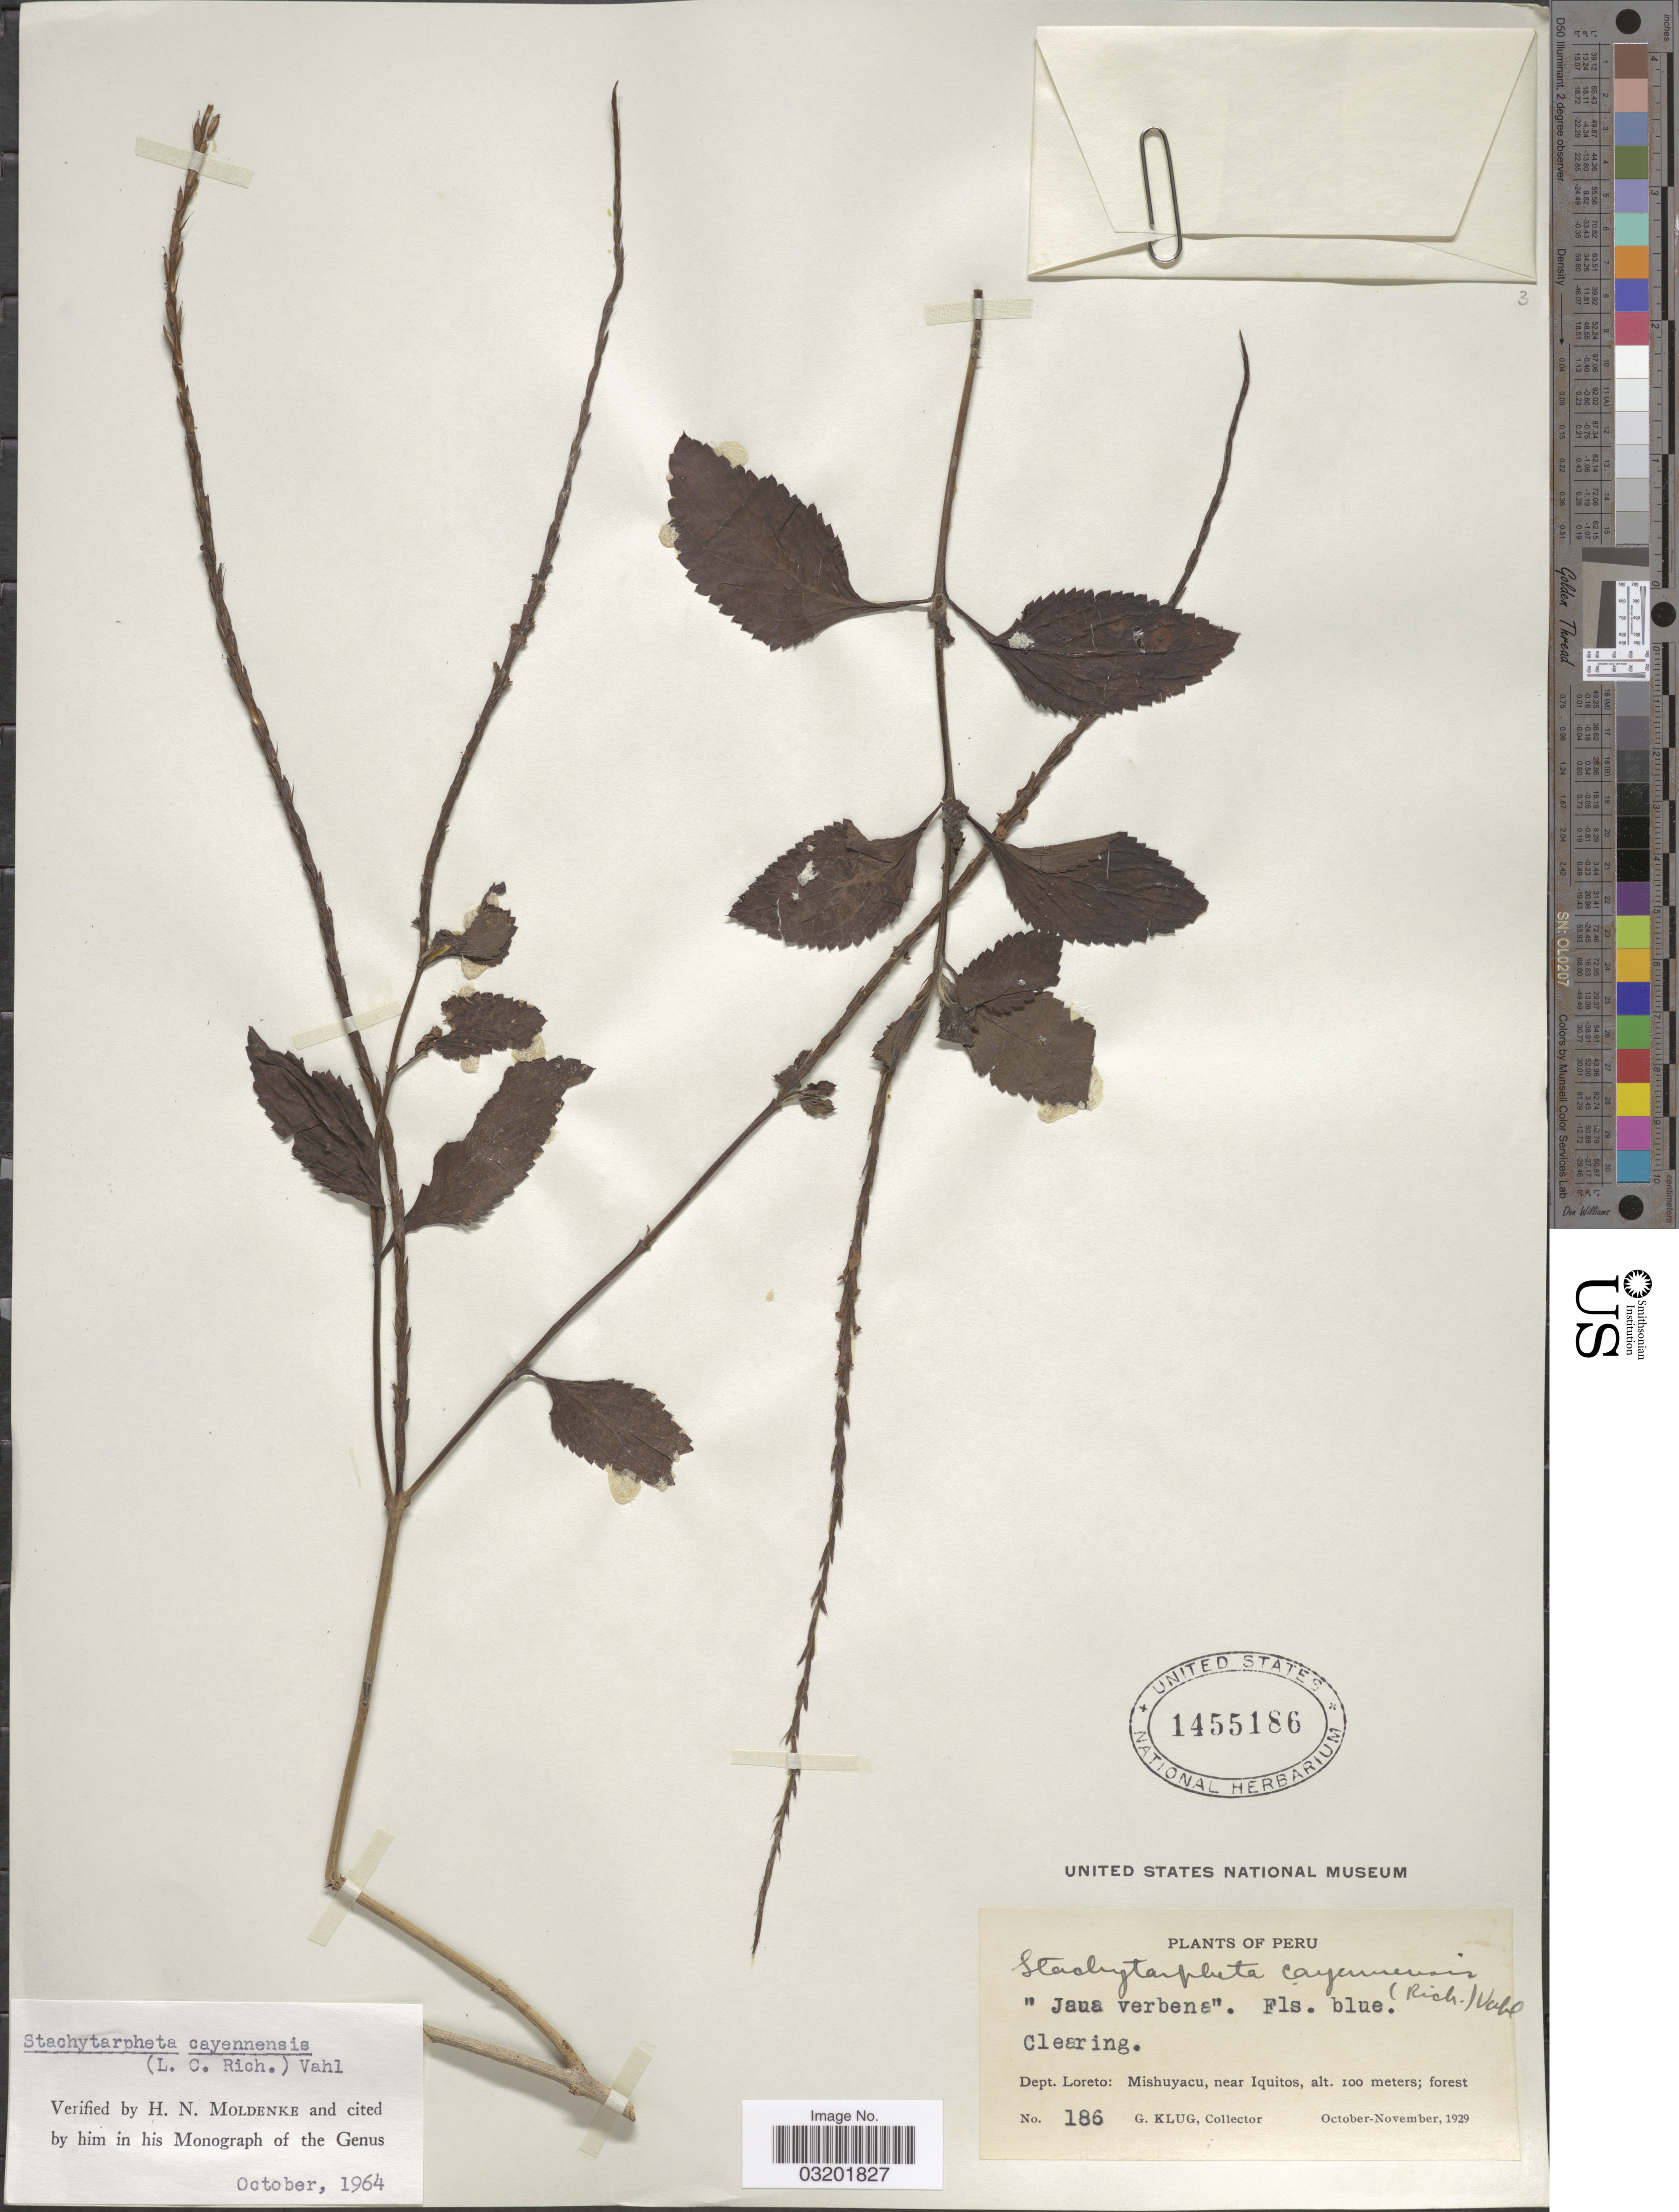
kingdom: Plantae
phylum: Tracheophyta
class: Magnoliopsida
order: Lamiales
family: Verbenaceae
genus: Stachytarpheta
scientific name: Stachytarpheta cayennensis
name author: (Rich.) Vahl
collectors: G. Klug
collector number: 186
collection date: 1929-10/1929-11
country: Peru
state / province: Loreto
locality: Dept. Loreto: Mishuyacu, near Iquitos.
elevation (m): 100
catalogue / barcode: US 1455186